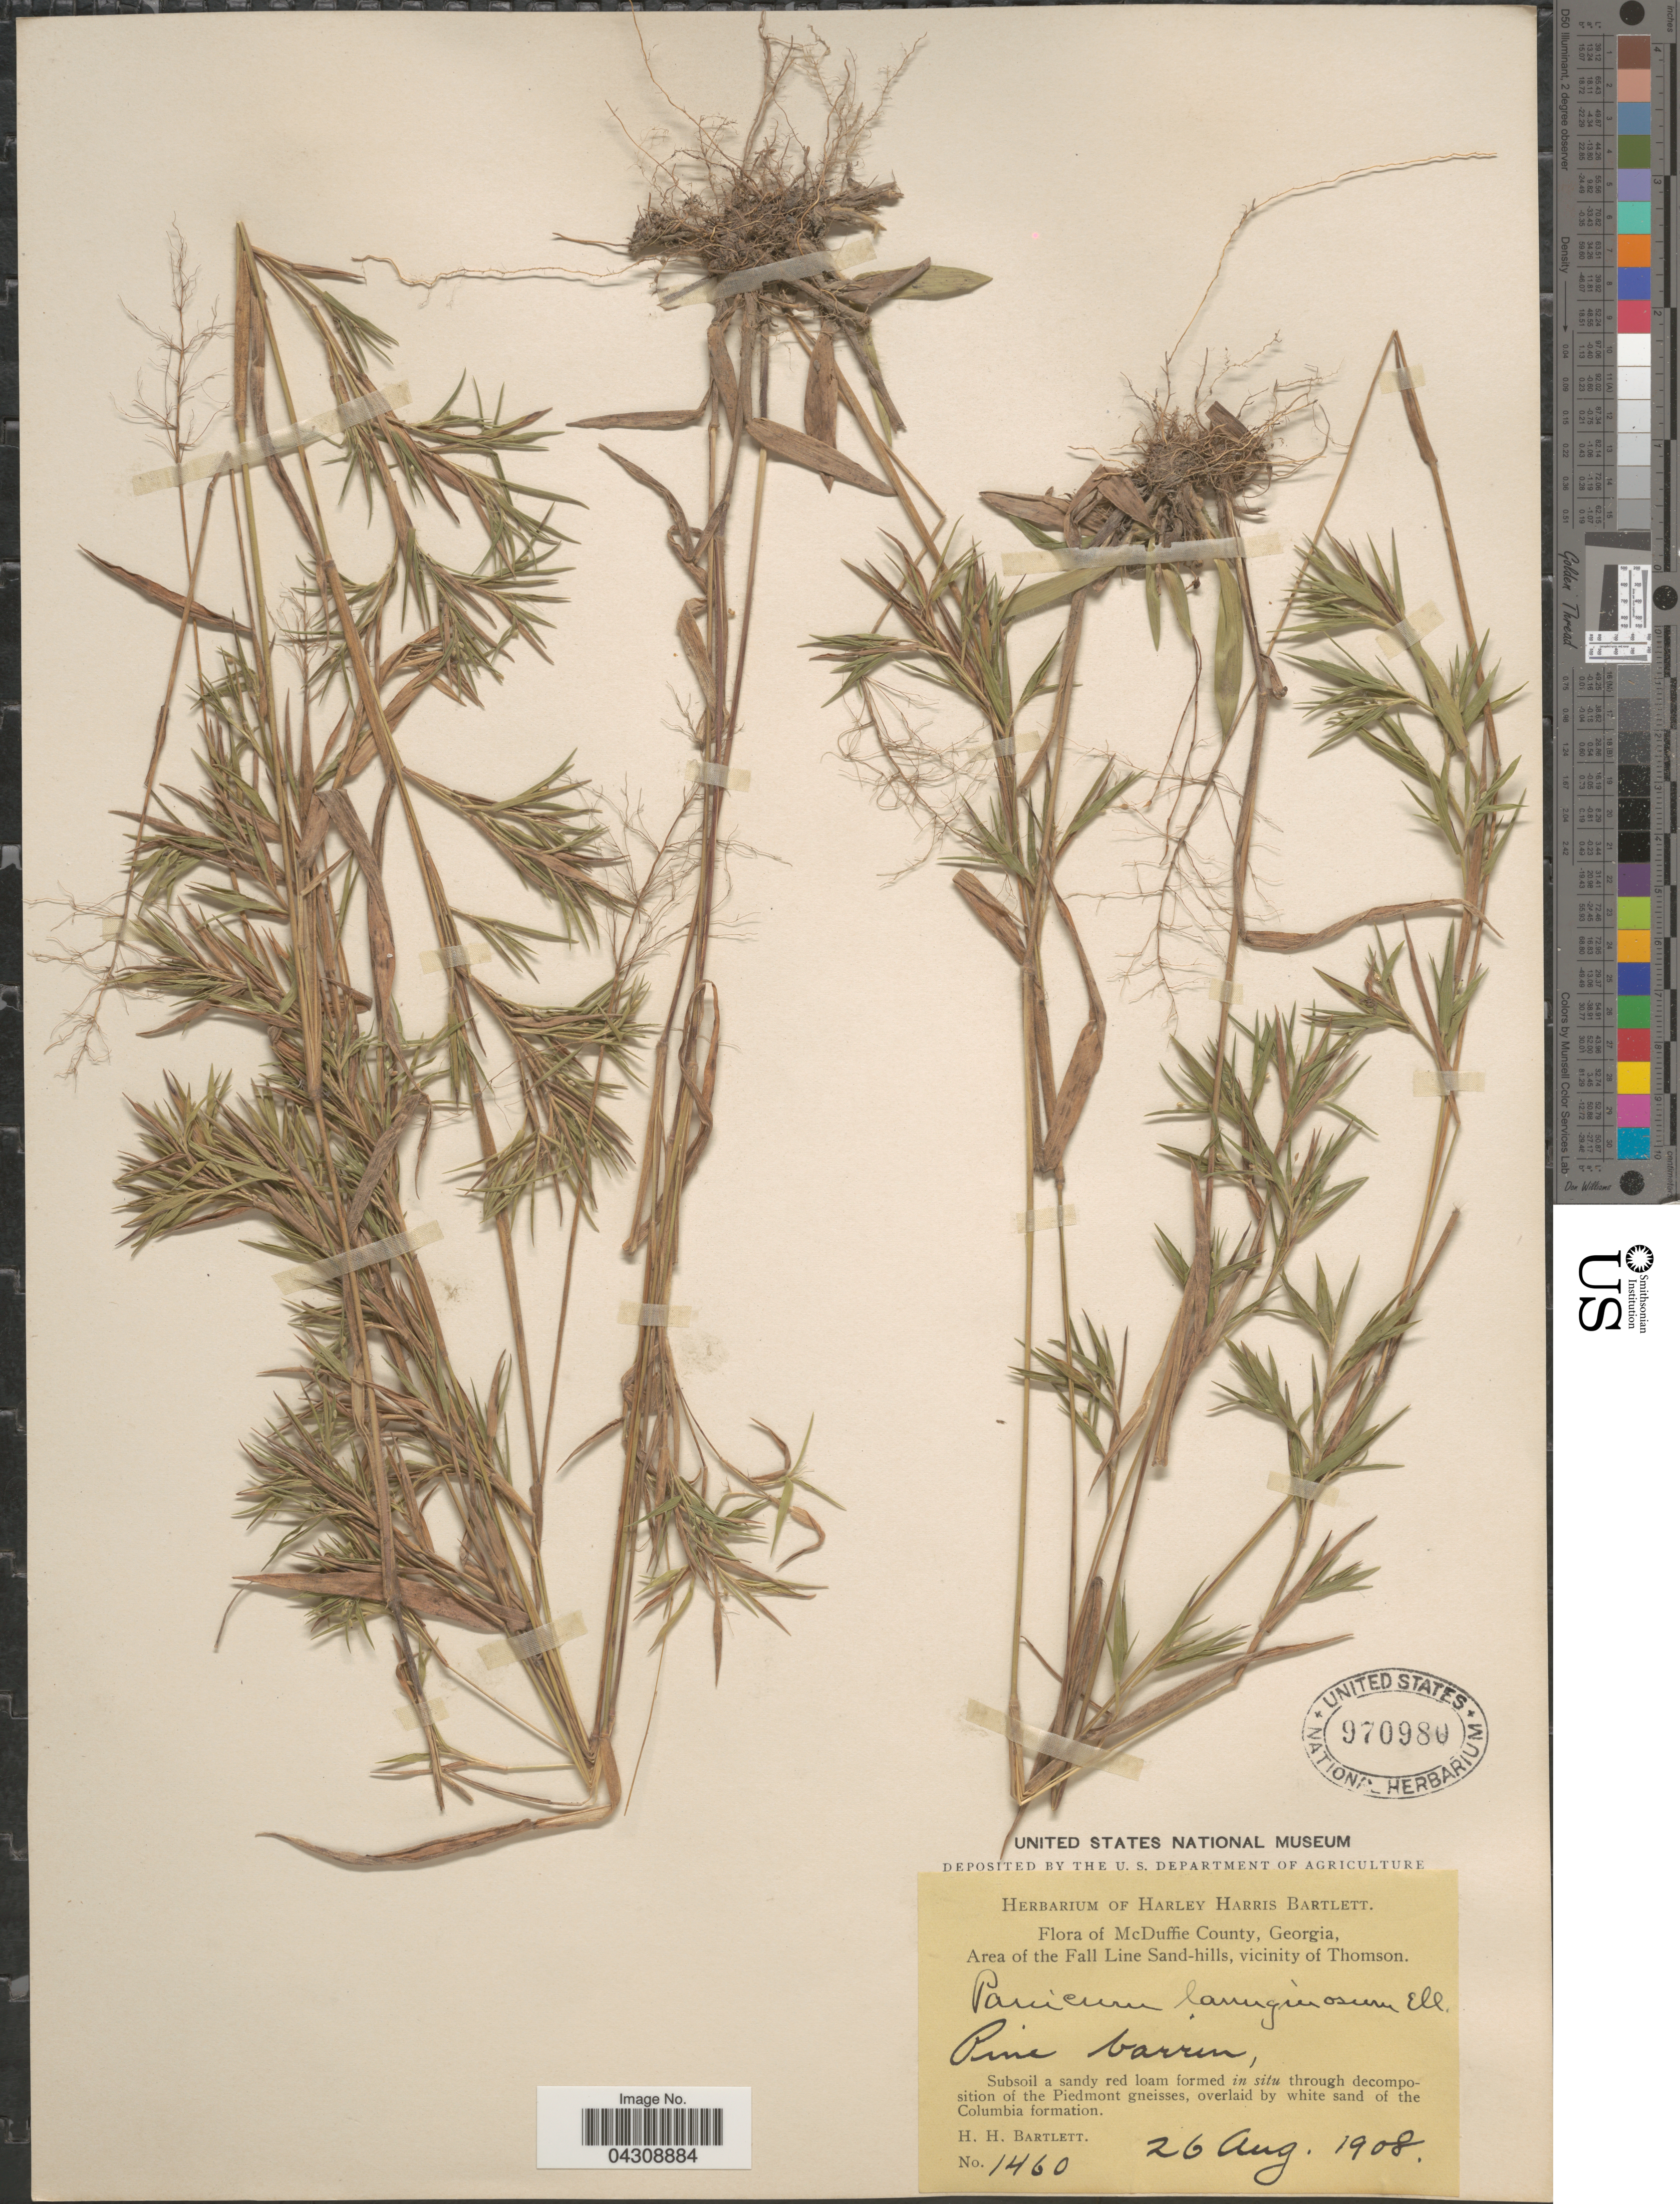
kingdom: Plantae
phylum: Tracheophyta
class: Liliopsida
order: Poales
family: Poaceae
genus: Dichanthelium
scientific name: Dichanthelium acuminatum var. acuminatum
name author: (Sw.) Gould & C.A. Clark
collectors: H. H. Bartlett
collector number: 1460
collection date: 1908-08-26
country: United States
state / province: Georgia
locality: McDuffie County. Area of the Fall Line Sand-hills, vicinity of Thomson. Pine barren.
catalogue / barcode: US 970980